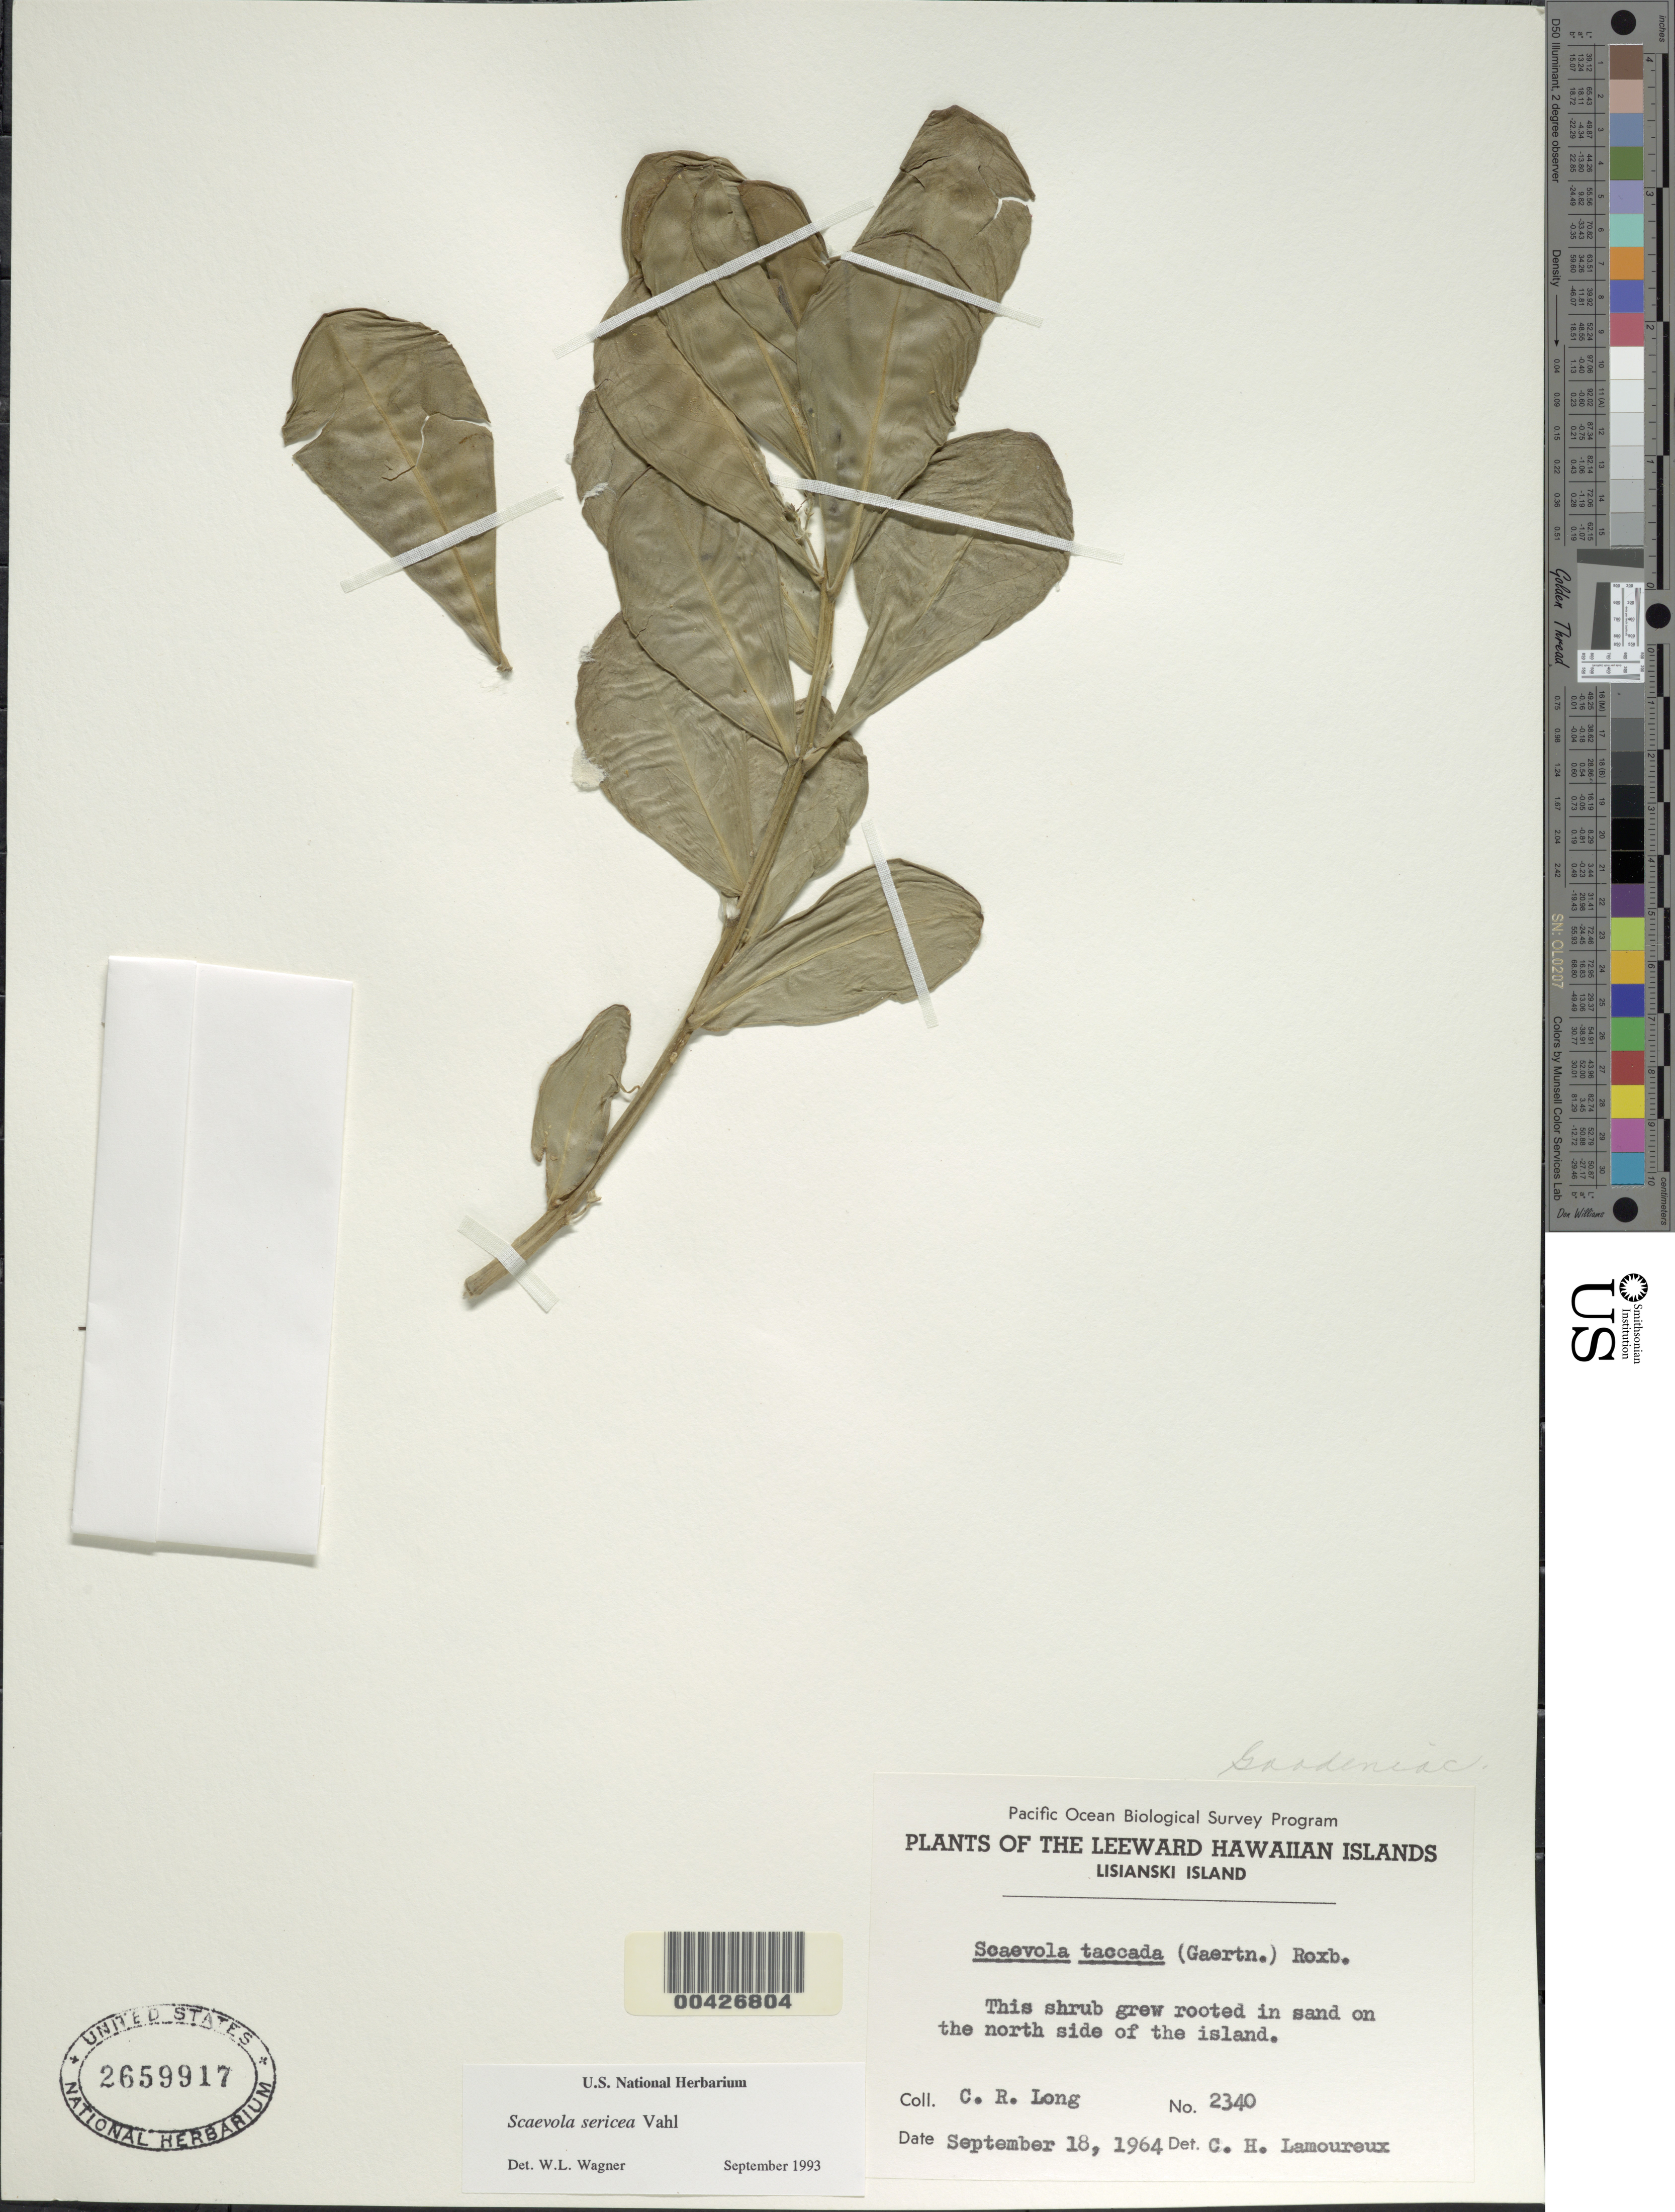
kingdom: Plantae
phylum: Tracheophyta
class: Magnoliopsida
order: Asterales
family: Goodeniaceae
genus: Scaevola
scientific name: Scaevola taccada var. taccada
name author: (Gaertn.) Roxb.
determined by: Wagner, W. L., (BOT), Smithsonian Institution - National Museum of Natural History (UNITED STATES)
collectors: C. Long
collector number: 2340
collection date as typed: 18 Sep 1964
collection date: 1964-09-18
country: United States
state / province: Hawaii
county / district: Honolulu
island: Lisianski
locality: N side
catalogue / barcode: US 2659917